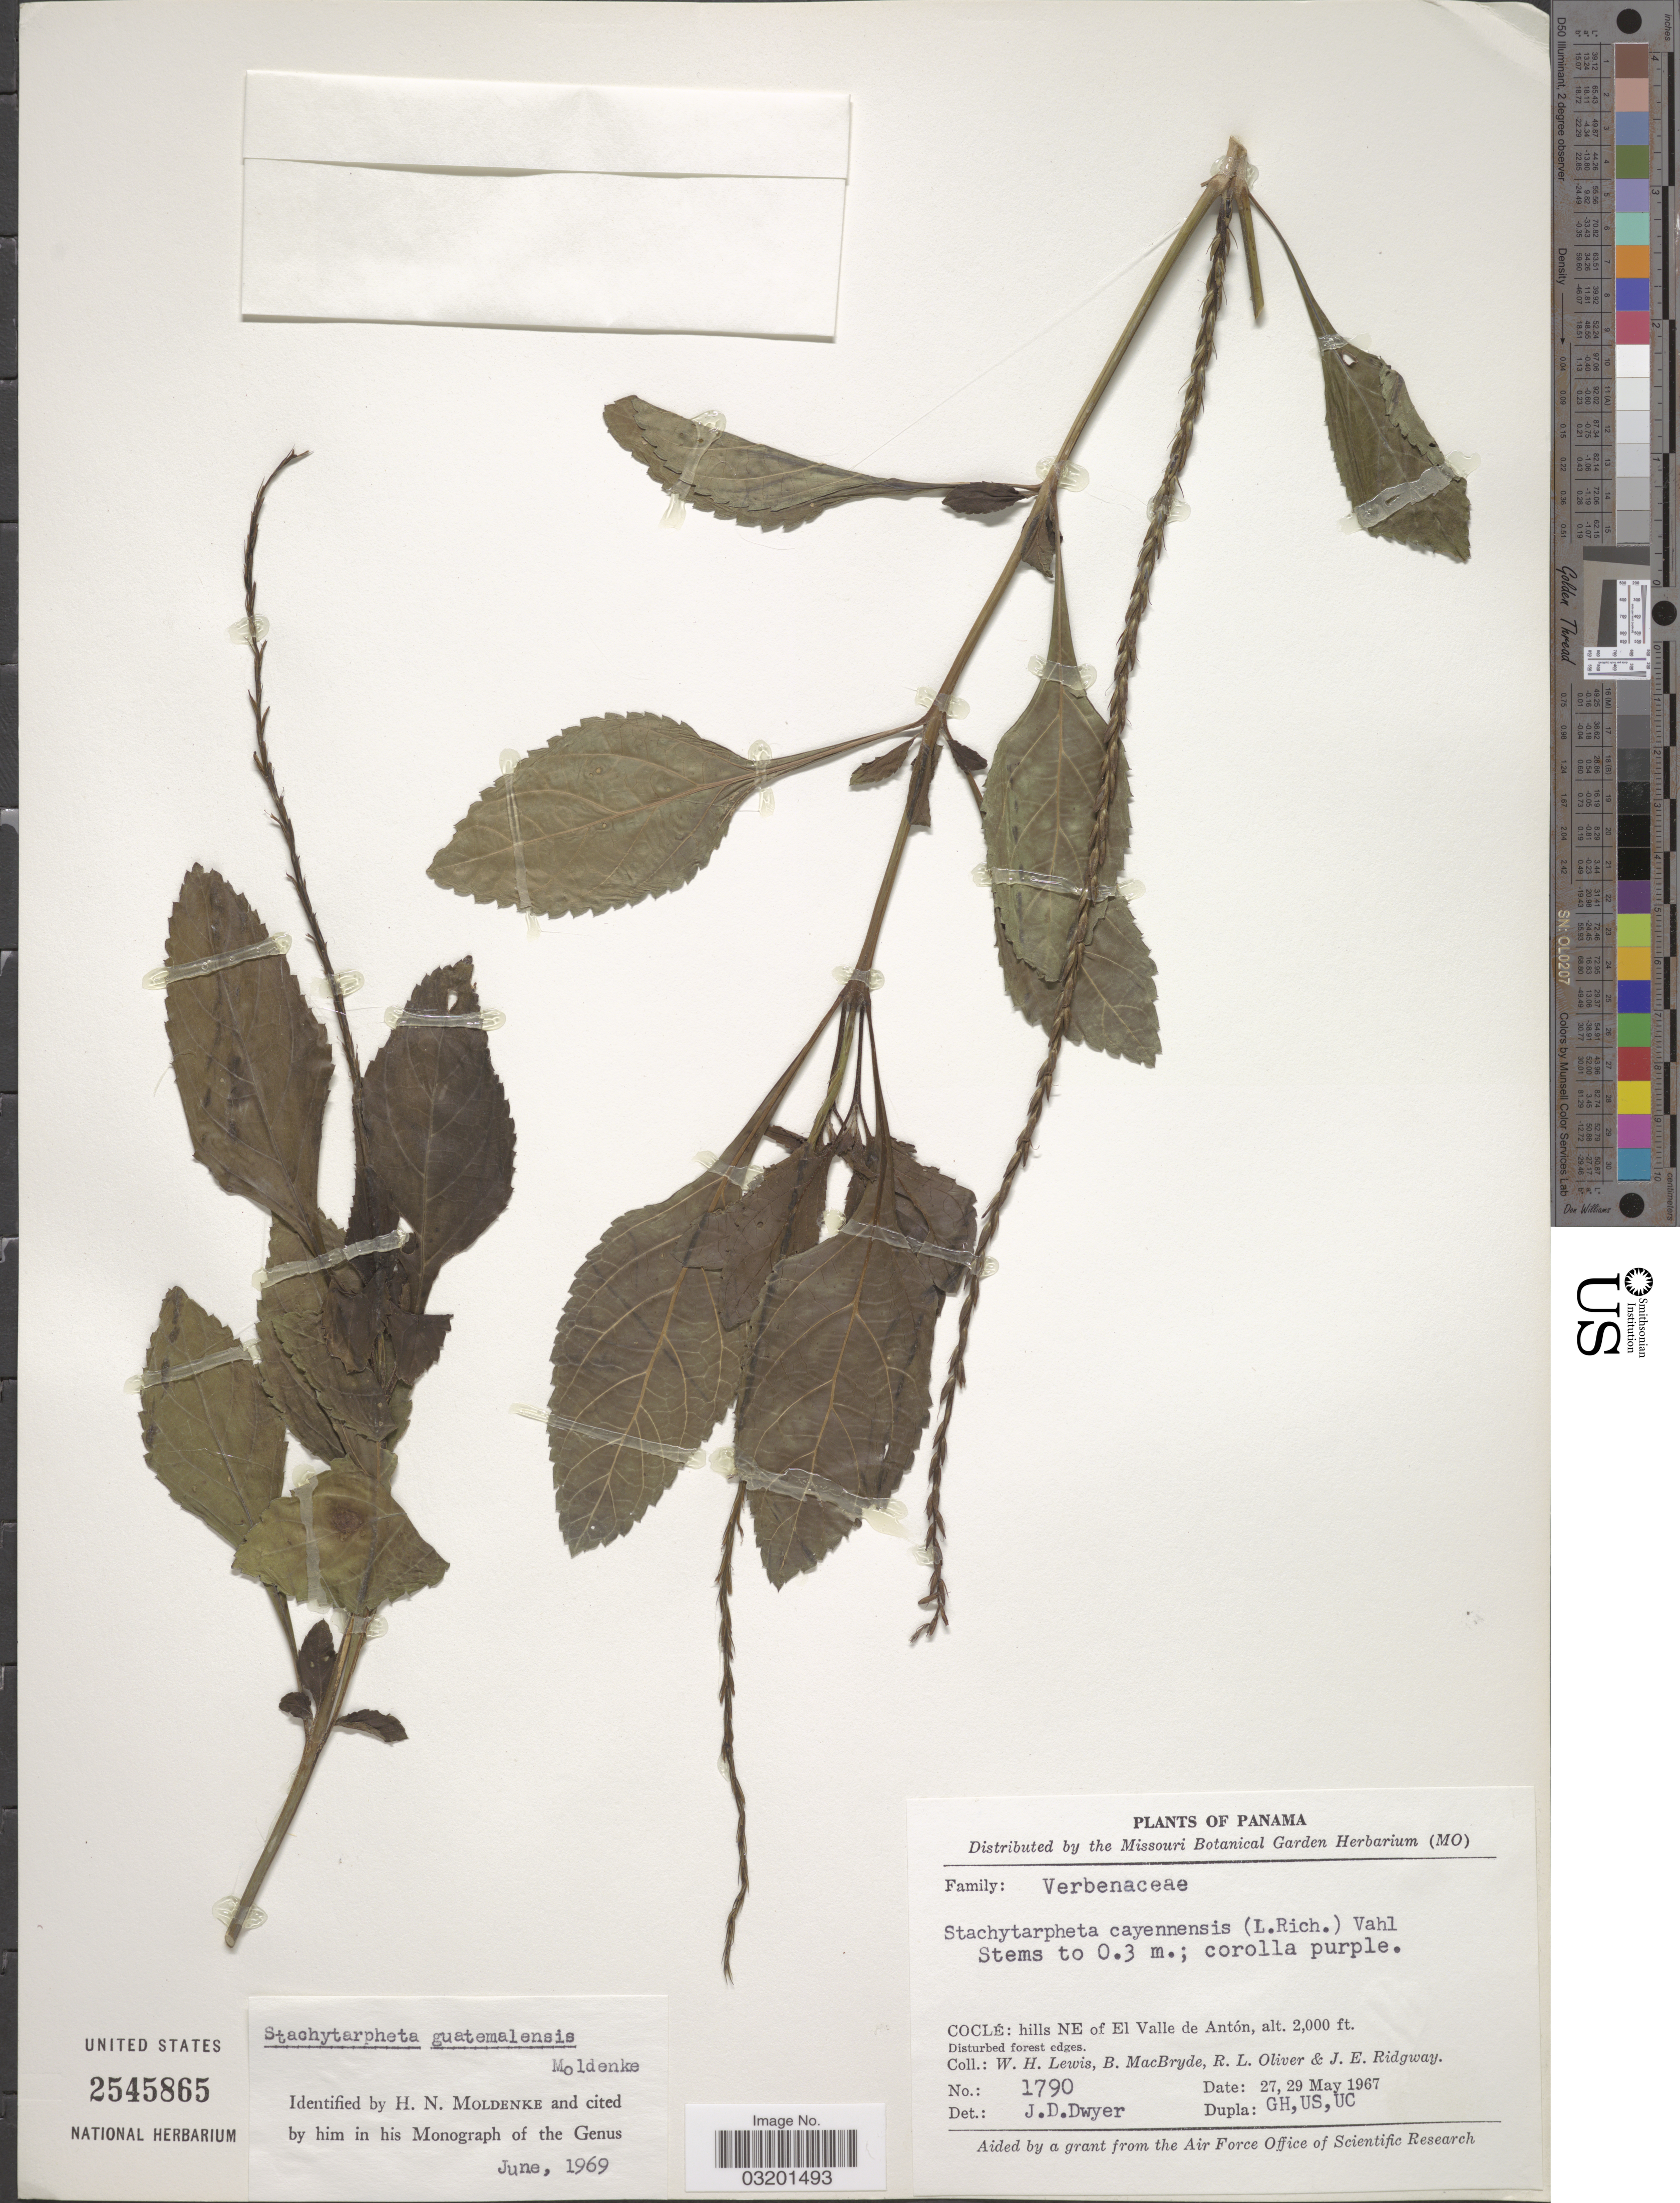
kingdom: Plantae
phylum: Tracheophyta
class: Magnoliopsida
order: Lamiales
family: Verbenaceae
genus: Stachytarpheta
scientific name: Stachytarpheta guatemalensis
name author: Moldenke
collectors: W. H. Lewis, B. MacBryde, R. Oliver & J. Ridgway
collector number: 1790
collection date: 1967-05-27/1967-05-29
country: Panama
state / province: Coclé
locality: Hills NE of El Valle de Antón.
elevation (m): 610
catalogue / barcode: US 2545865